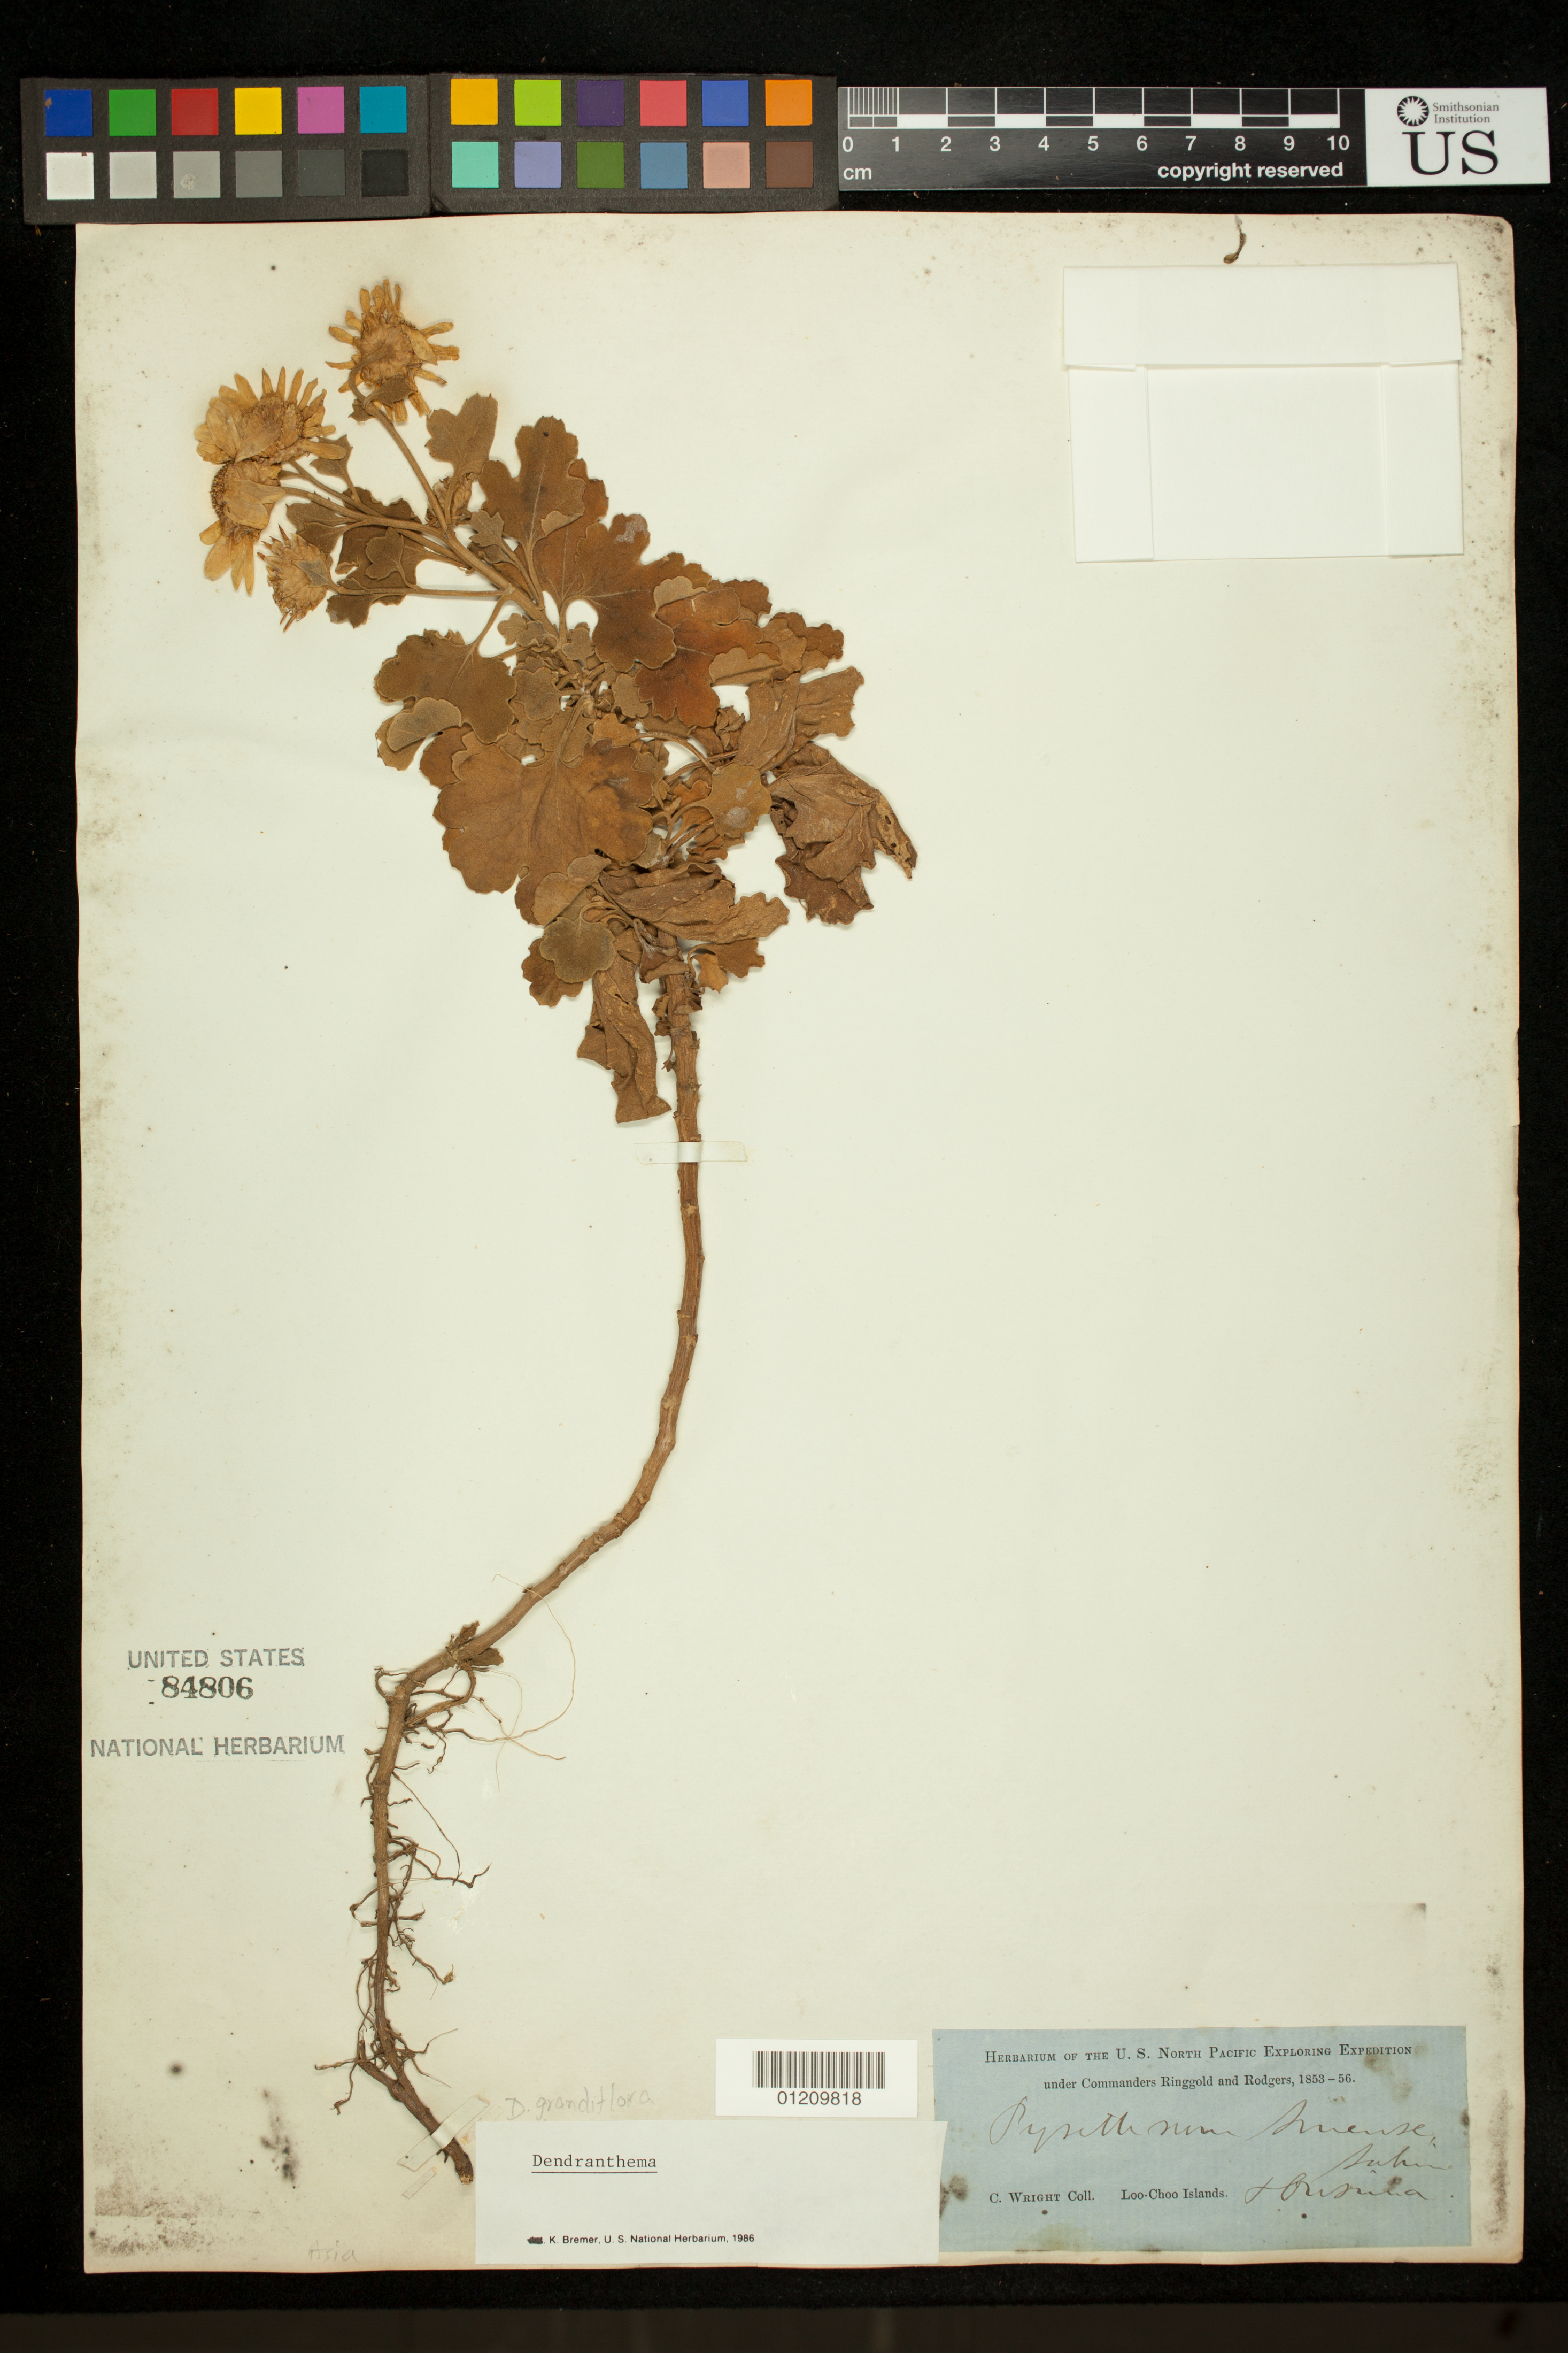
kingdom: Plantae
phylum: Tracheophyta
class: Magnoliopsida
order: Asterales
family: Asteraceae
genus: Dendranthema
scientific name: Dendranthema grandiflorum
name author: (Ramat.) Kitam.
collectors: C. Wright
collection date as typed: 1853 to -- --- 1856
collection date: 1853/1856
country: Japan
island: Ryukyu Islands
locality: Loo Choo Islands, Gosima.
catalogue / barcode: US 84806